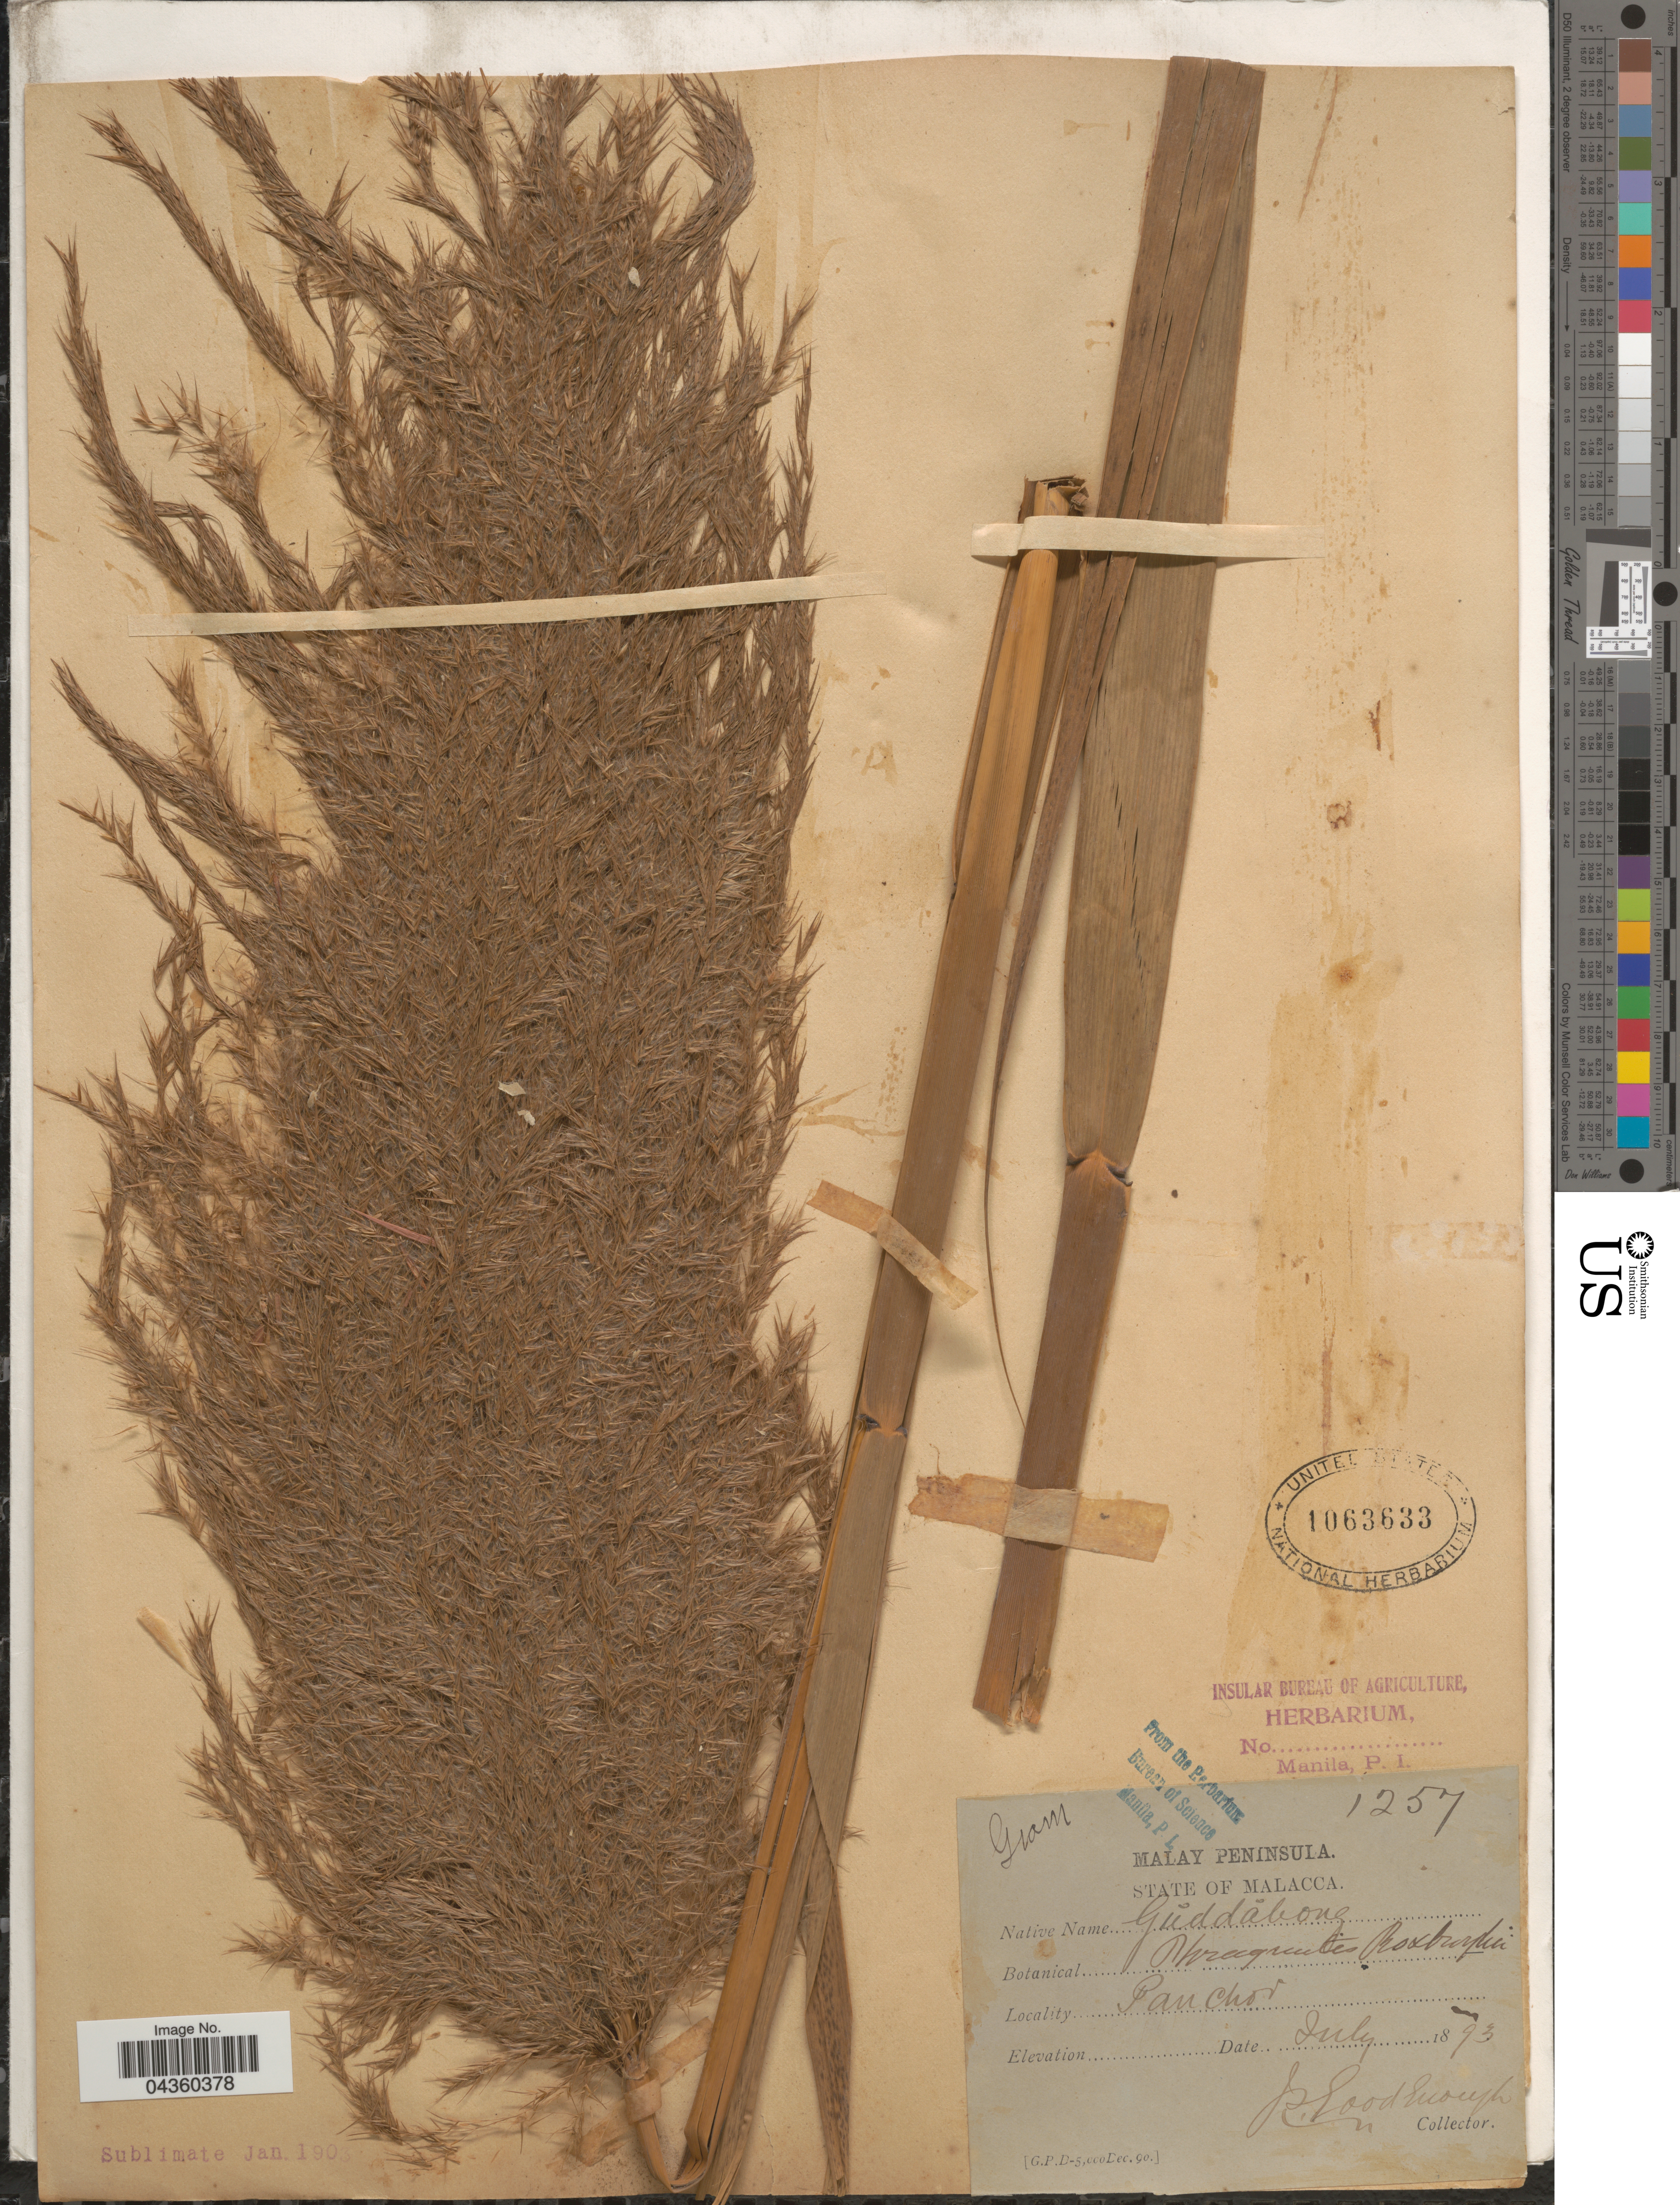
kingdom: Plantae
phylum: Tracheophyta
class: Liliopsida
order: Poales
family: Poaceae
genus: Phragmites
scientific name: Phragmites karka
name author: (Retz.) Trin. ex Steud.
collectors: S. Goodenough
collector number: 1257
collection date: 1893-07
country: Malaysia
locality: Malay Peninsula. State of Malacca. Panchor.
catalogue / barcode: US 1063633